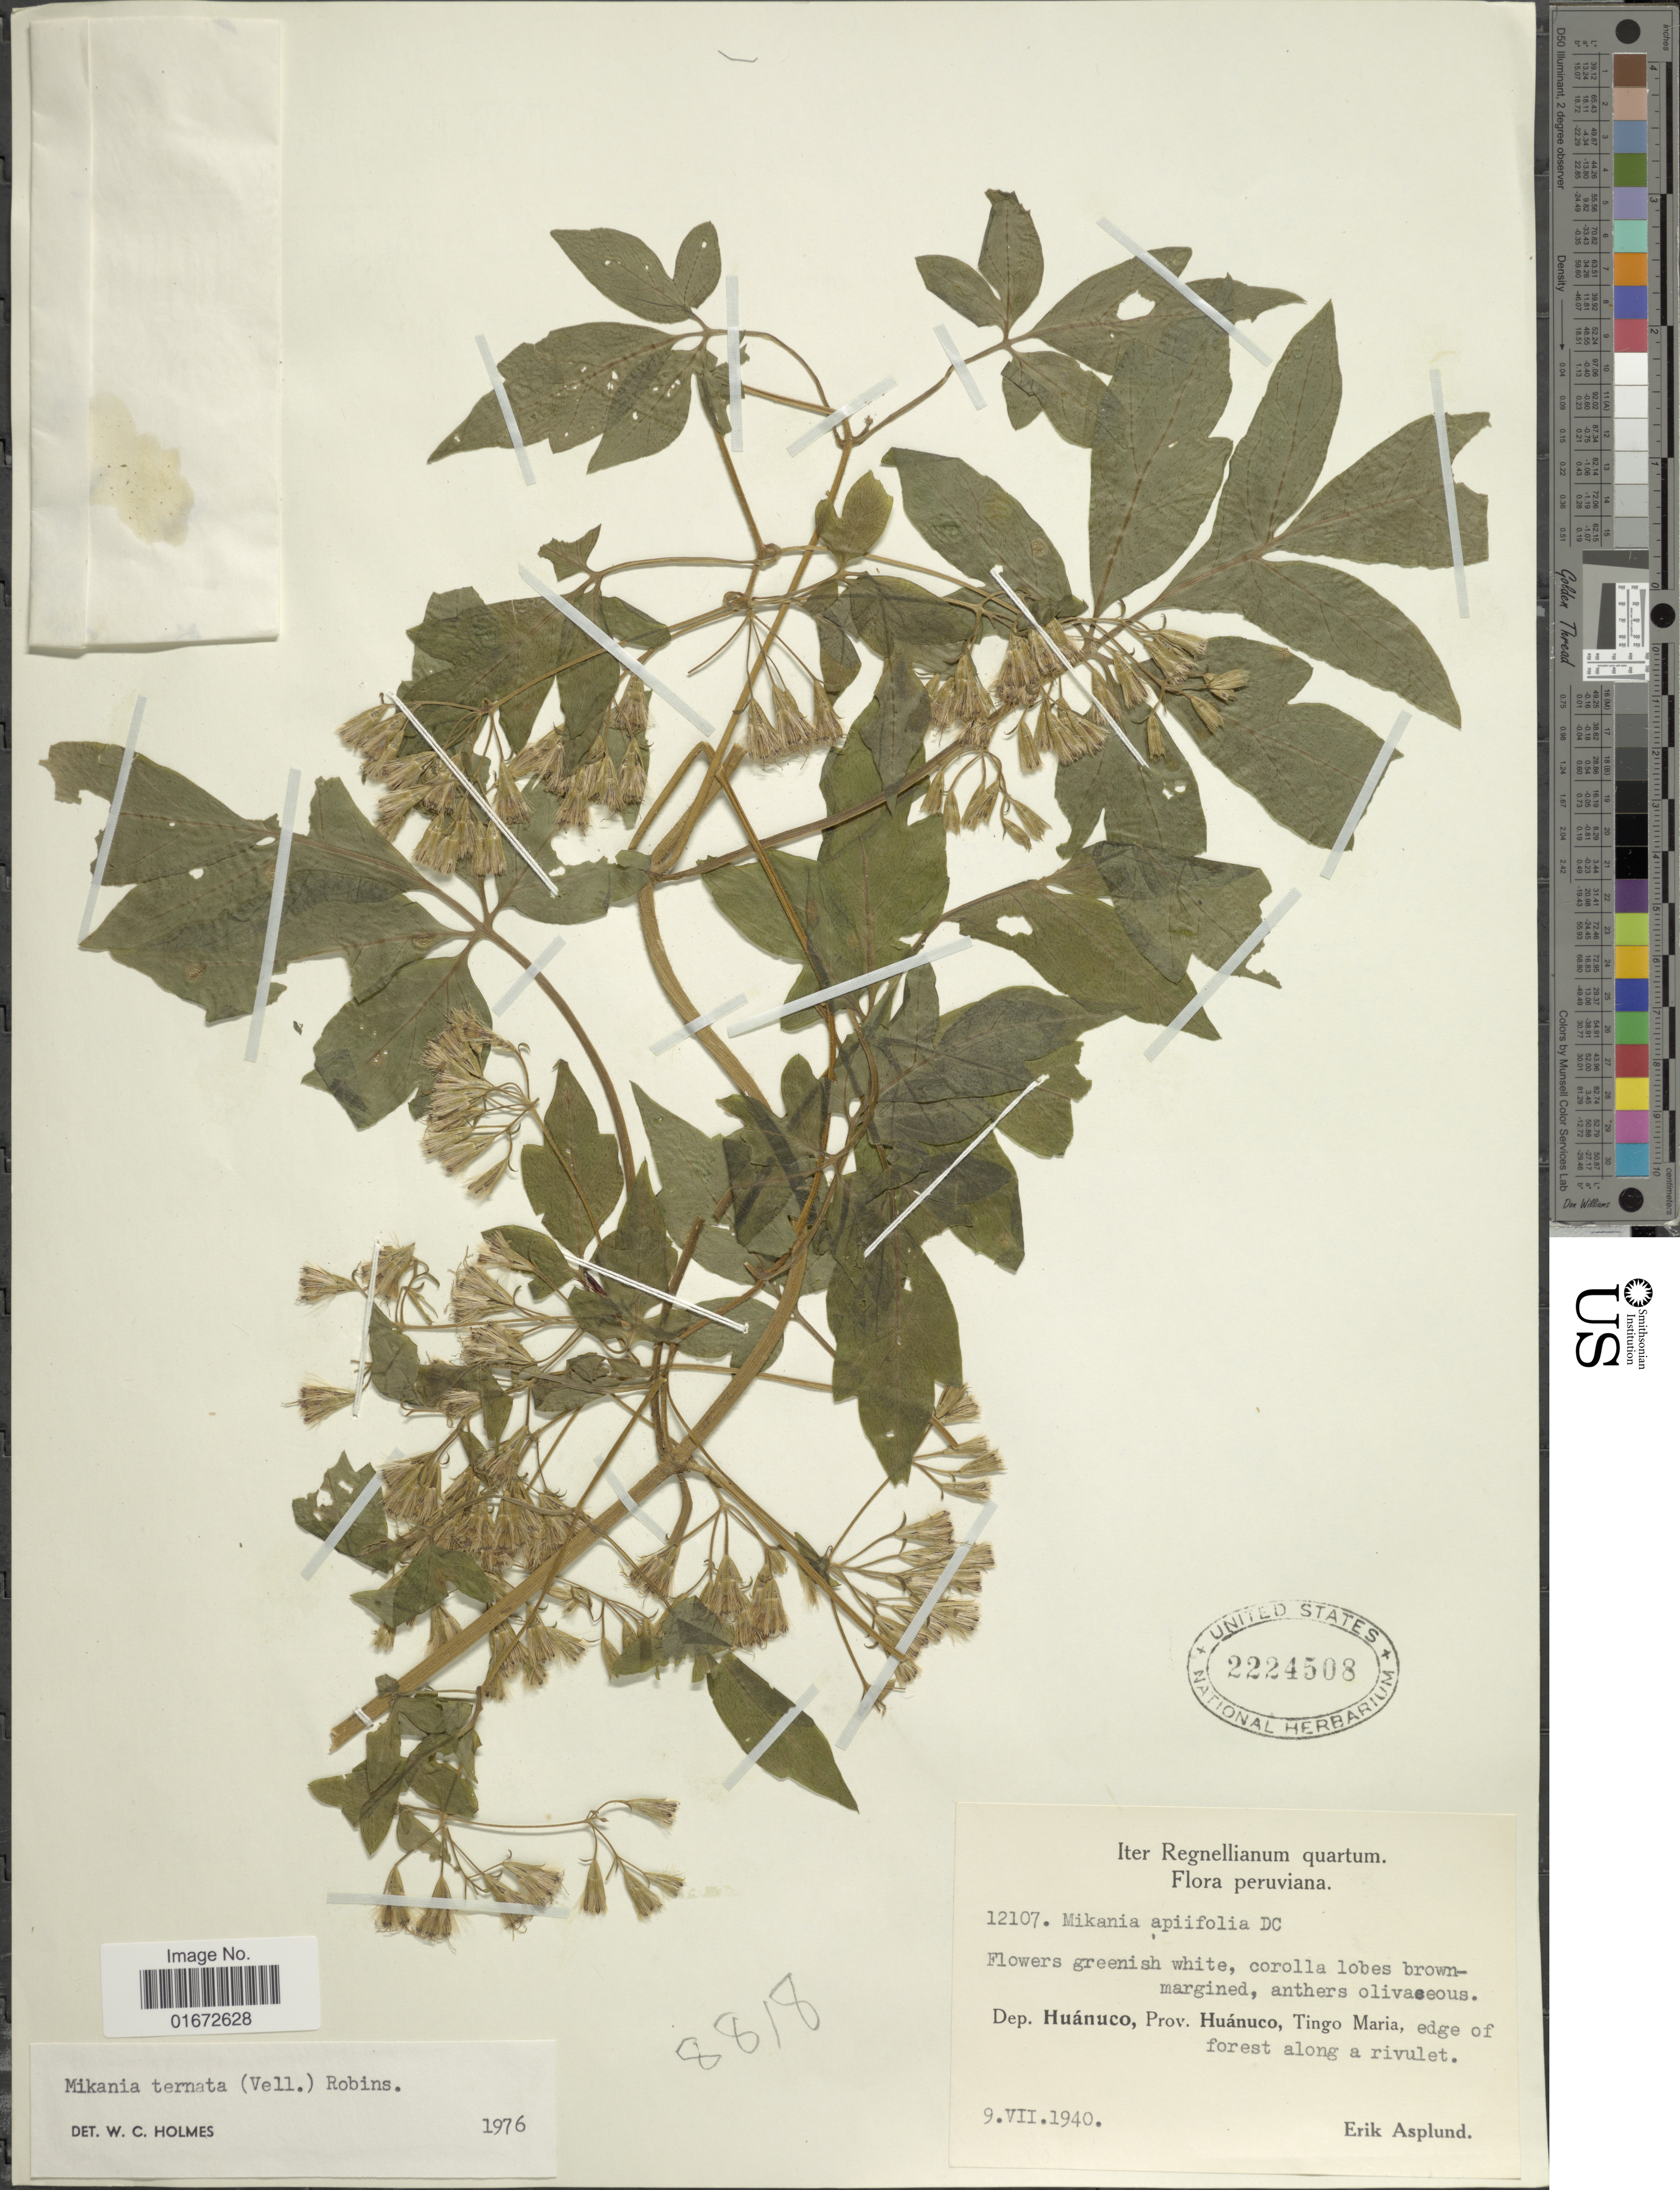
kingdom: Plantae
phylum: Tracheophyta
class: Magnoliopsida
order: Asterales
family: Asteraceae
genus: Mikania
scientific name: Mikania ternata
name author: (Vell.) B.L. Rob.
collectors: E. Asplund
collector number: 12107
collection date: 1940-07-09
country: Peru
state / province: Huánuco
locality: Dep. Huánuco, Prov. Huánuco, Tingo Maria, edge of forest along a rivulet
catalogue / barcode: US 2224508